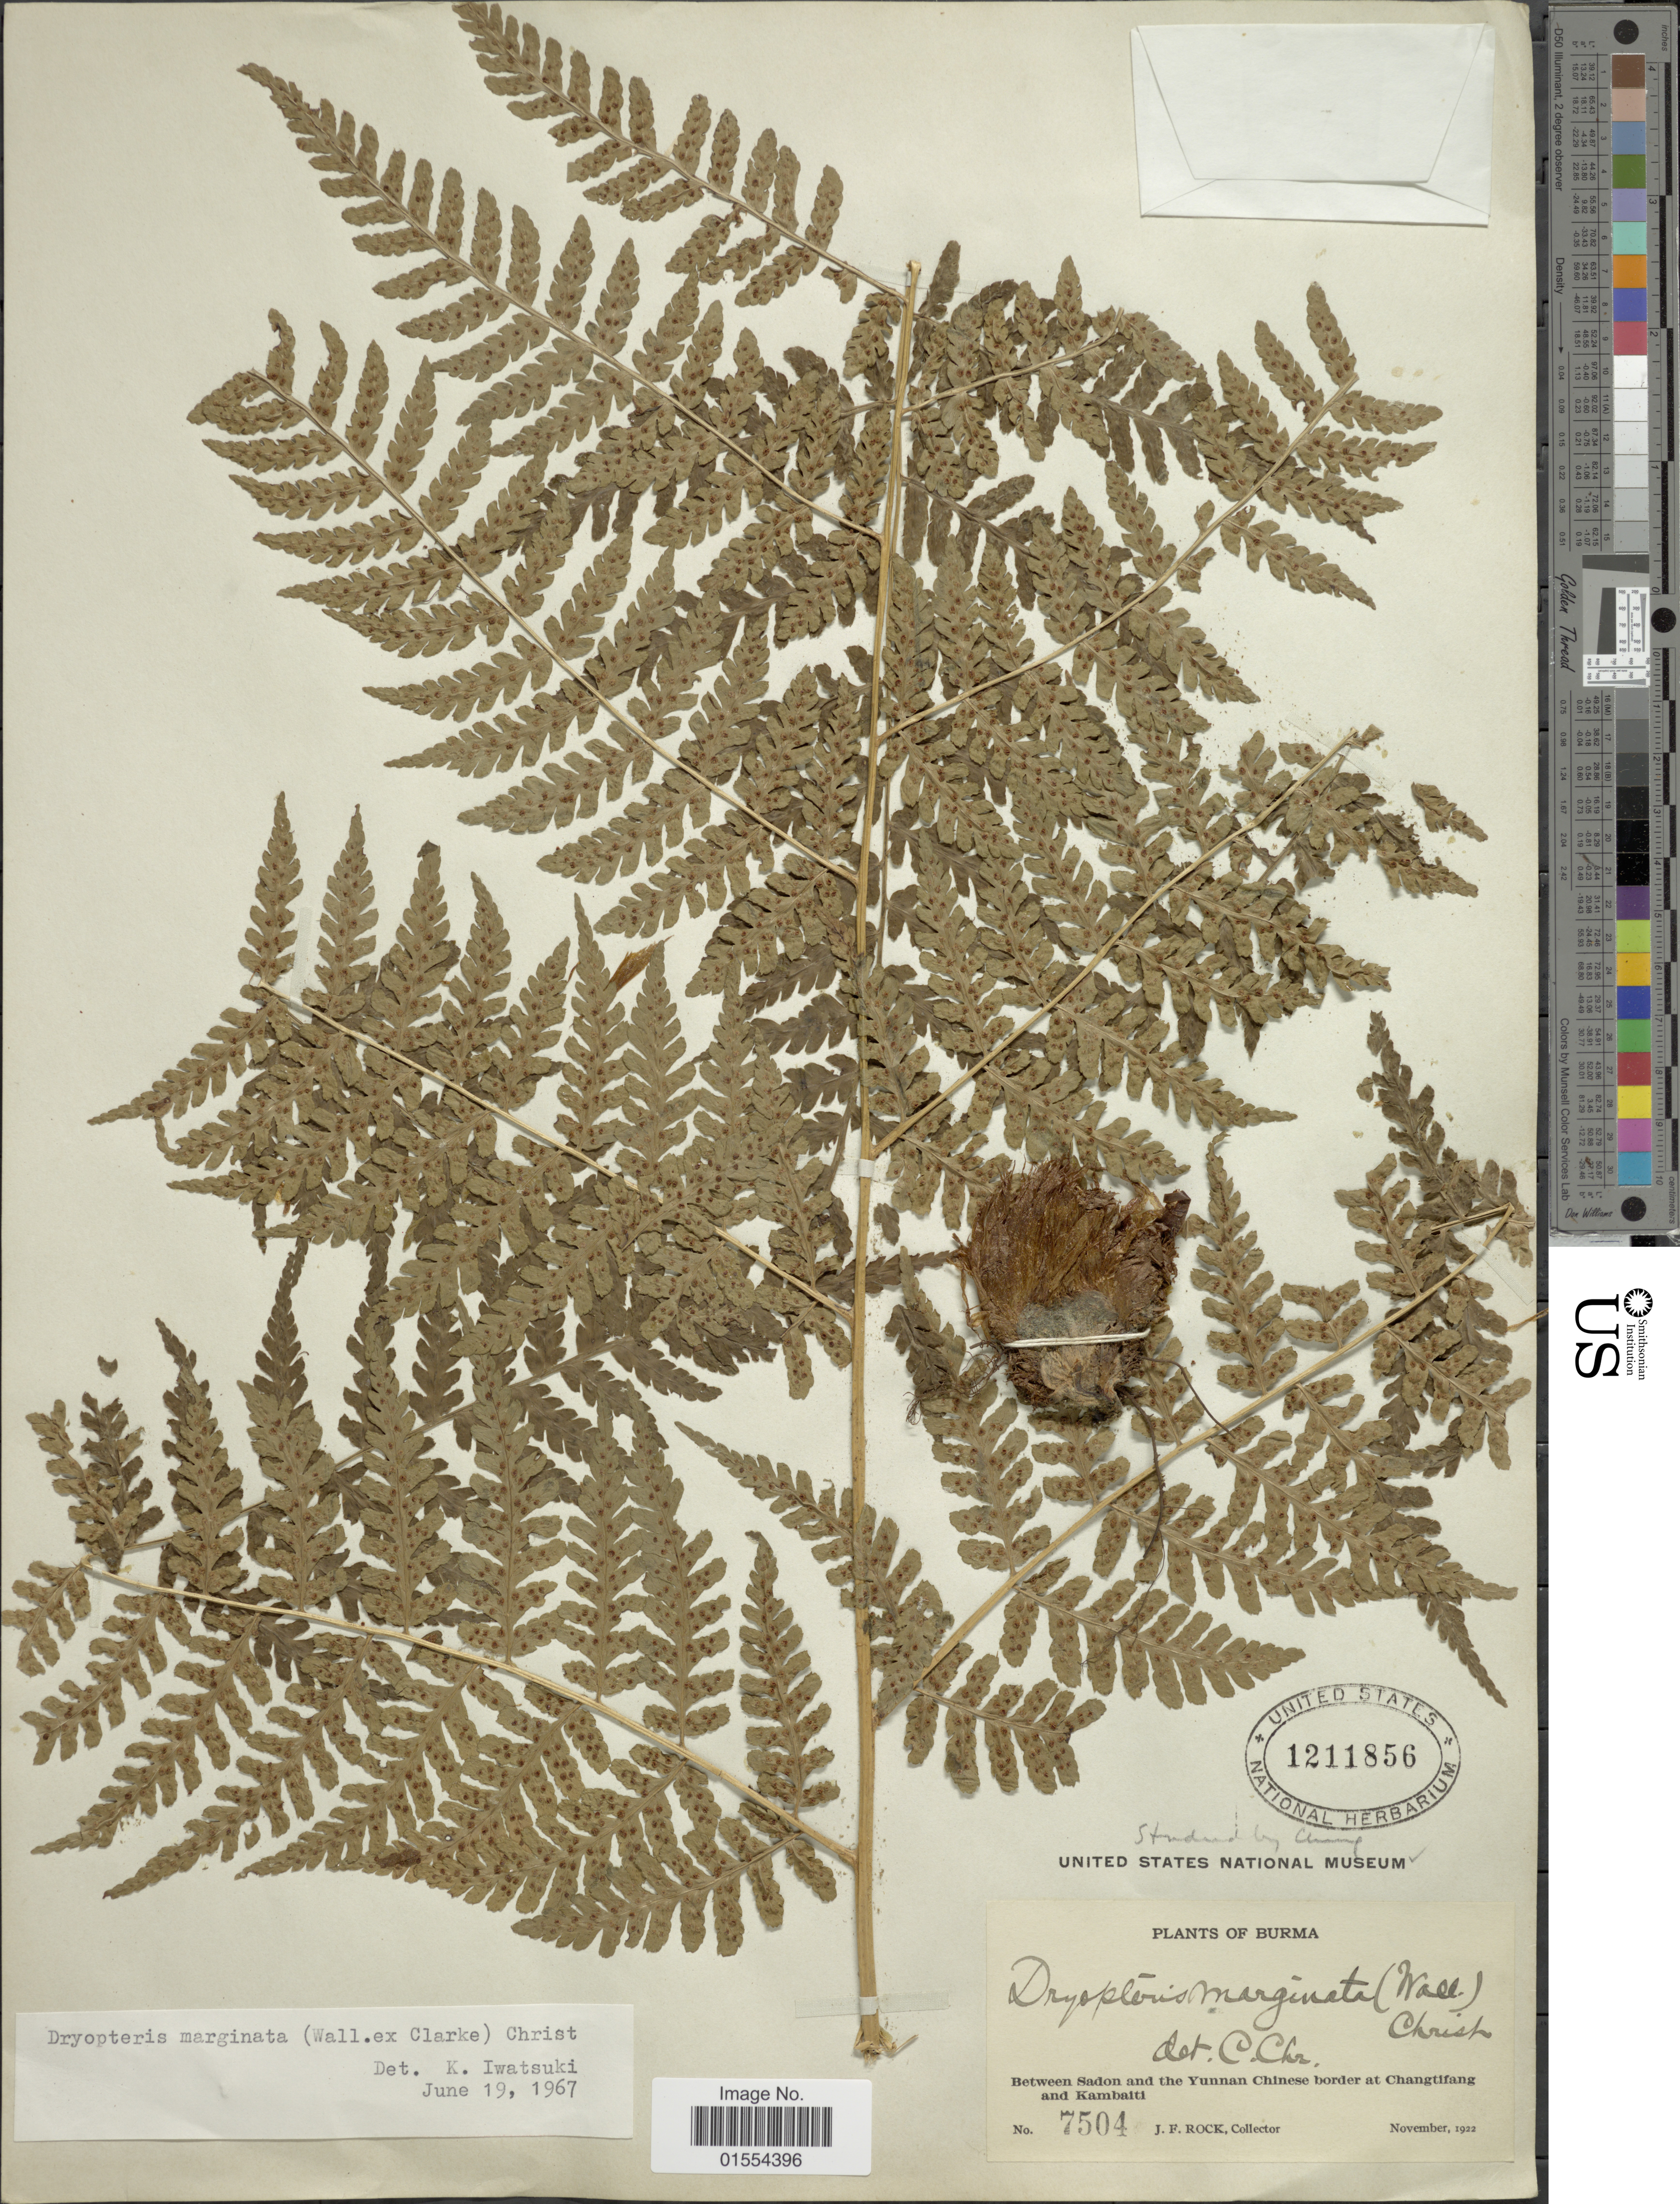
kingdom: Plantae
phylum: Tracheophyta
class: Polypodiopsida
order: Polypodiales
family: Dryopteridaceae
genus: Dryopteris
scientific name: Dryopteris marginata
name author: Christ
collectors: J. Rock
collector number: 7504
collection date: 1922-11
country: Myanmar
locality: Burma, between Sadon and the Yunnan Chinese border at Changtifang and Kambaiti.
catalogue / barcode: US 1211856